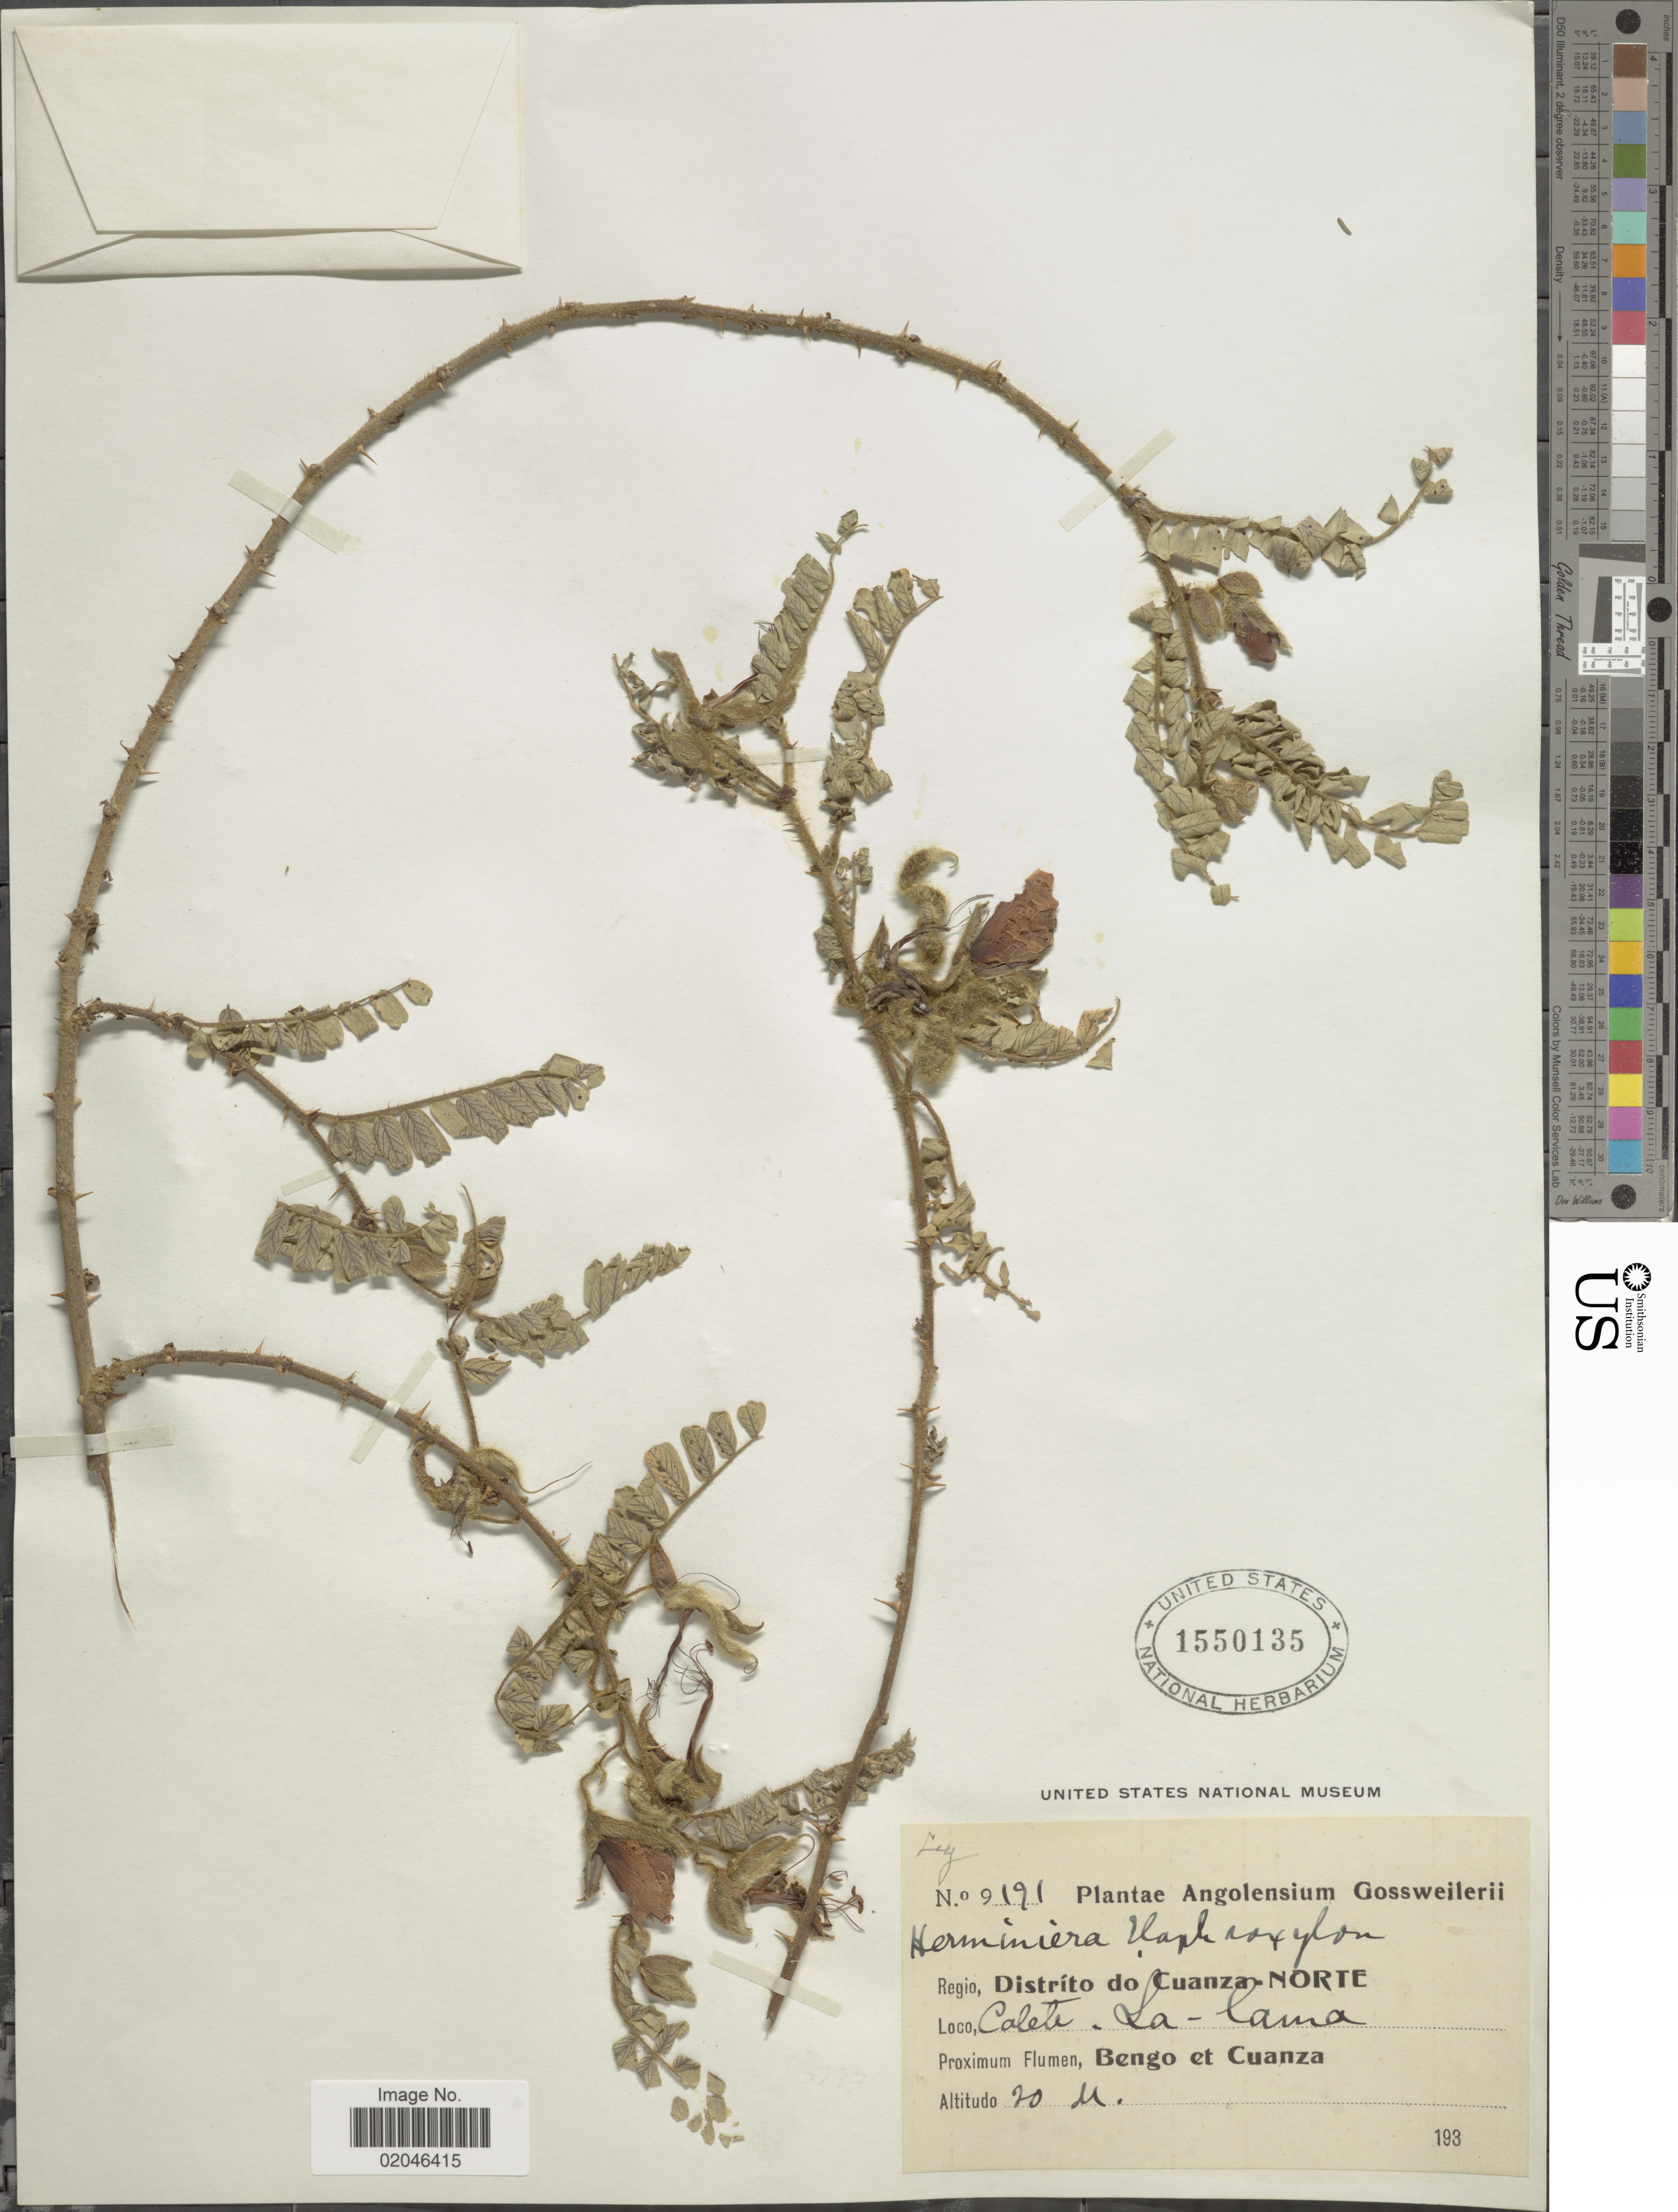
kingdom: Plantae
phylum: Tracheophyta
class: Magnoliopsida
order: Fabales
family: Fabaceae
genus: Aeschynomene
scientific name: Aeschynomene elaphroxylon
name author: (Guill. & Perr.) Taub.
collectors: A. Gossweiler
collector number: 9191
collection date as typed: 193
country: Angola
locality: Regio, Distrito do Cuanza - Norte. Catete - La-lama.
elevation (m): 20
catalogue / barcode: US 1550135